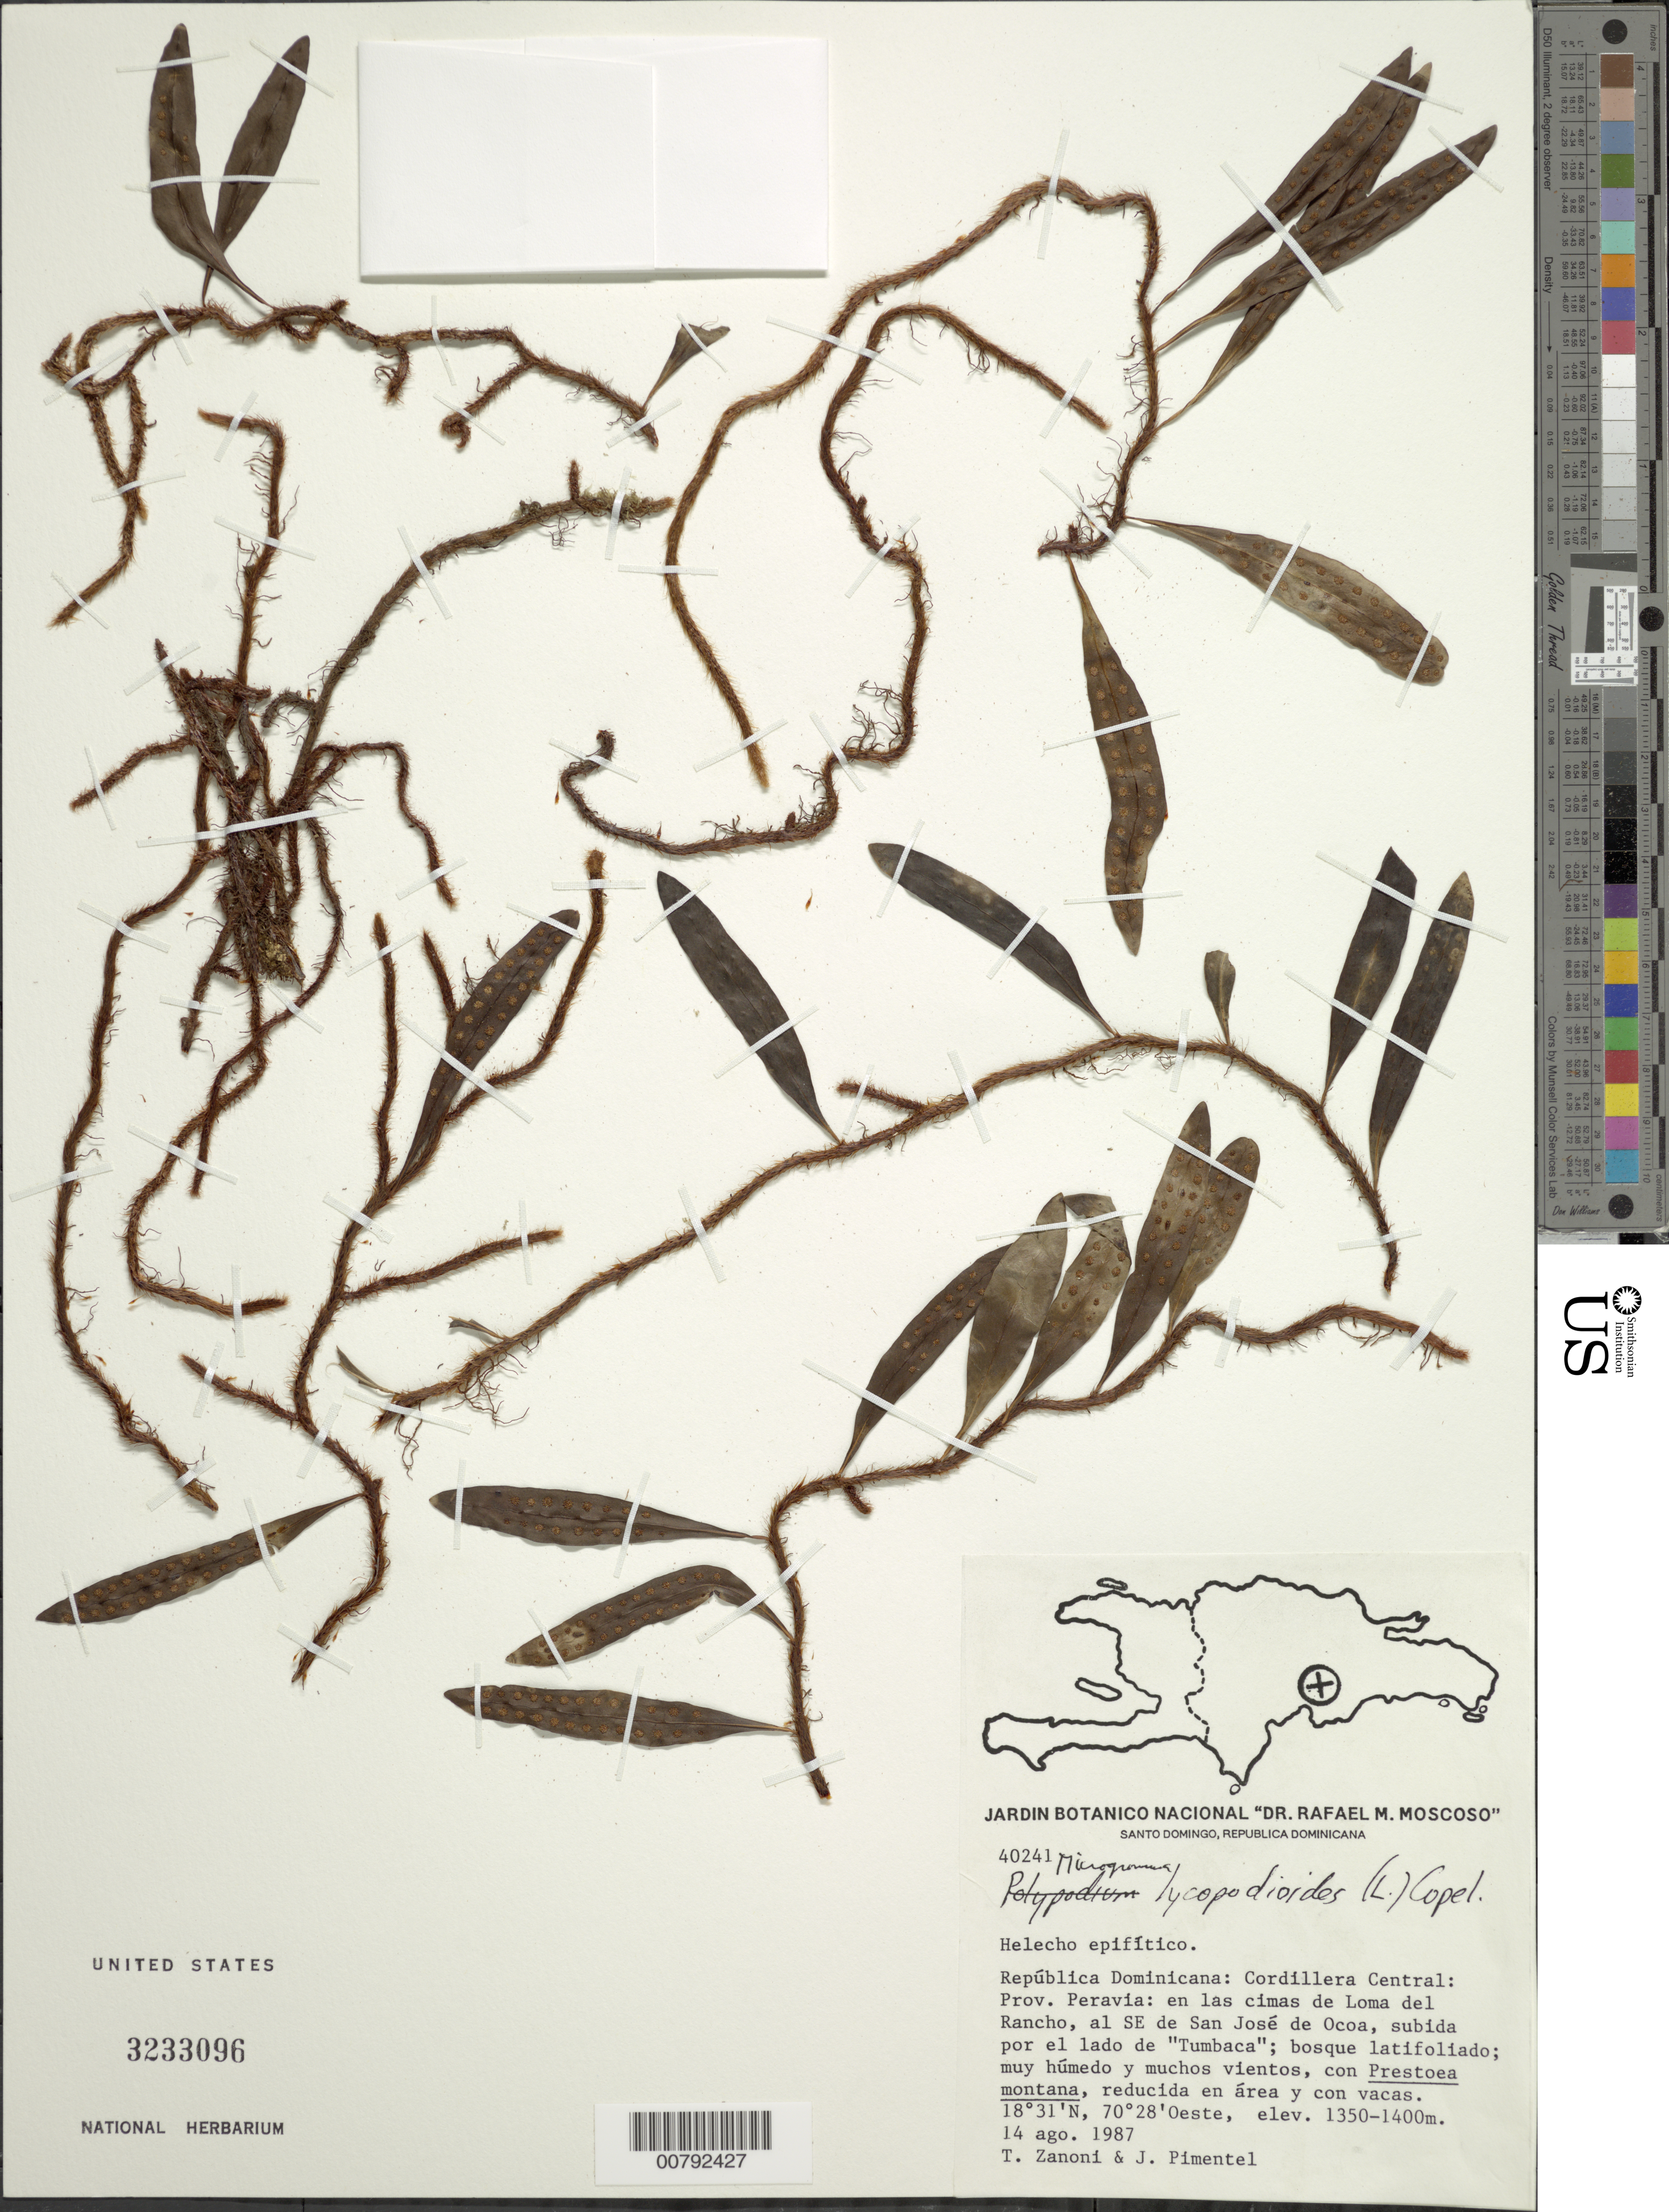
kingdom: Plantae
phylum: Tracheophyta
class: Polypodiopsida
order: Polypodiales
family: Polypodiaceae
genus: Microgramma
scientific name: Microgramma lycopodioides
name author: (L.) Copel.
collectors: T. A. Zanoni & J. Pimentel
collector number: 40241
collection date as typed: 14 Aug 1987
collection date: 1987-08-14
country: Dominican Republic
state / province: Peravia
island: Hispaniola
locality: Cordillera Central, Loma del Rancho, SE San José de Ocoa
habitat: Bosque latifoliado; muy humedo y muchos vientos, con Prestoea montana, reducida en area y con vacas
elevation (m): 1350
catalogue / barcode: US 3233096